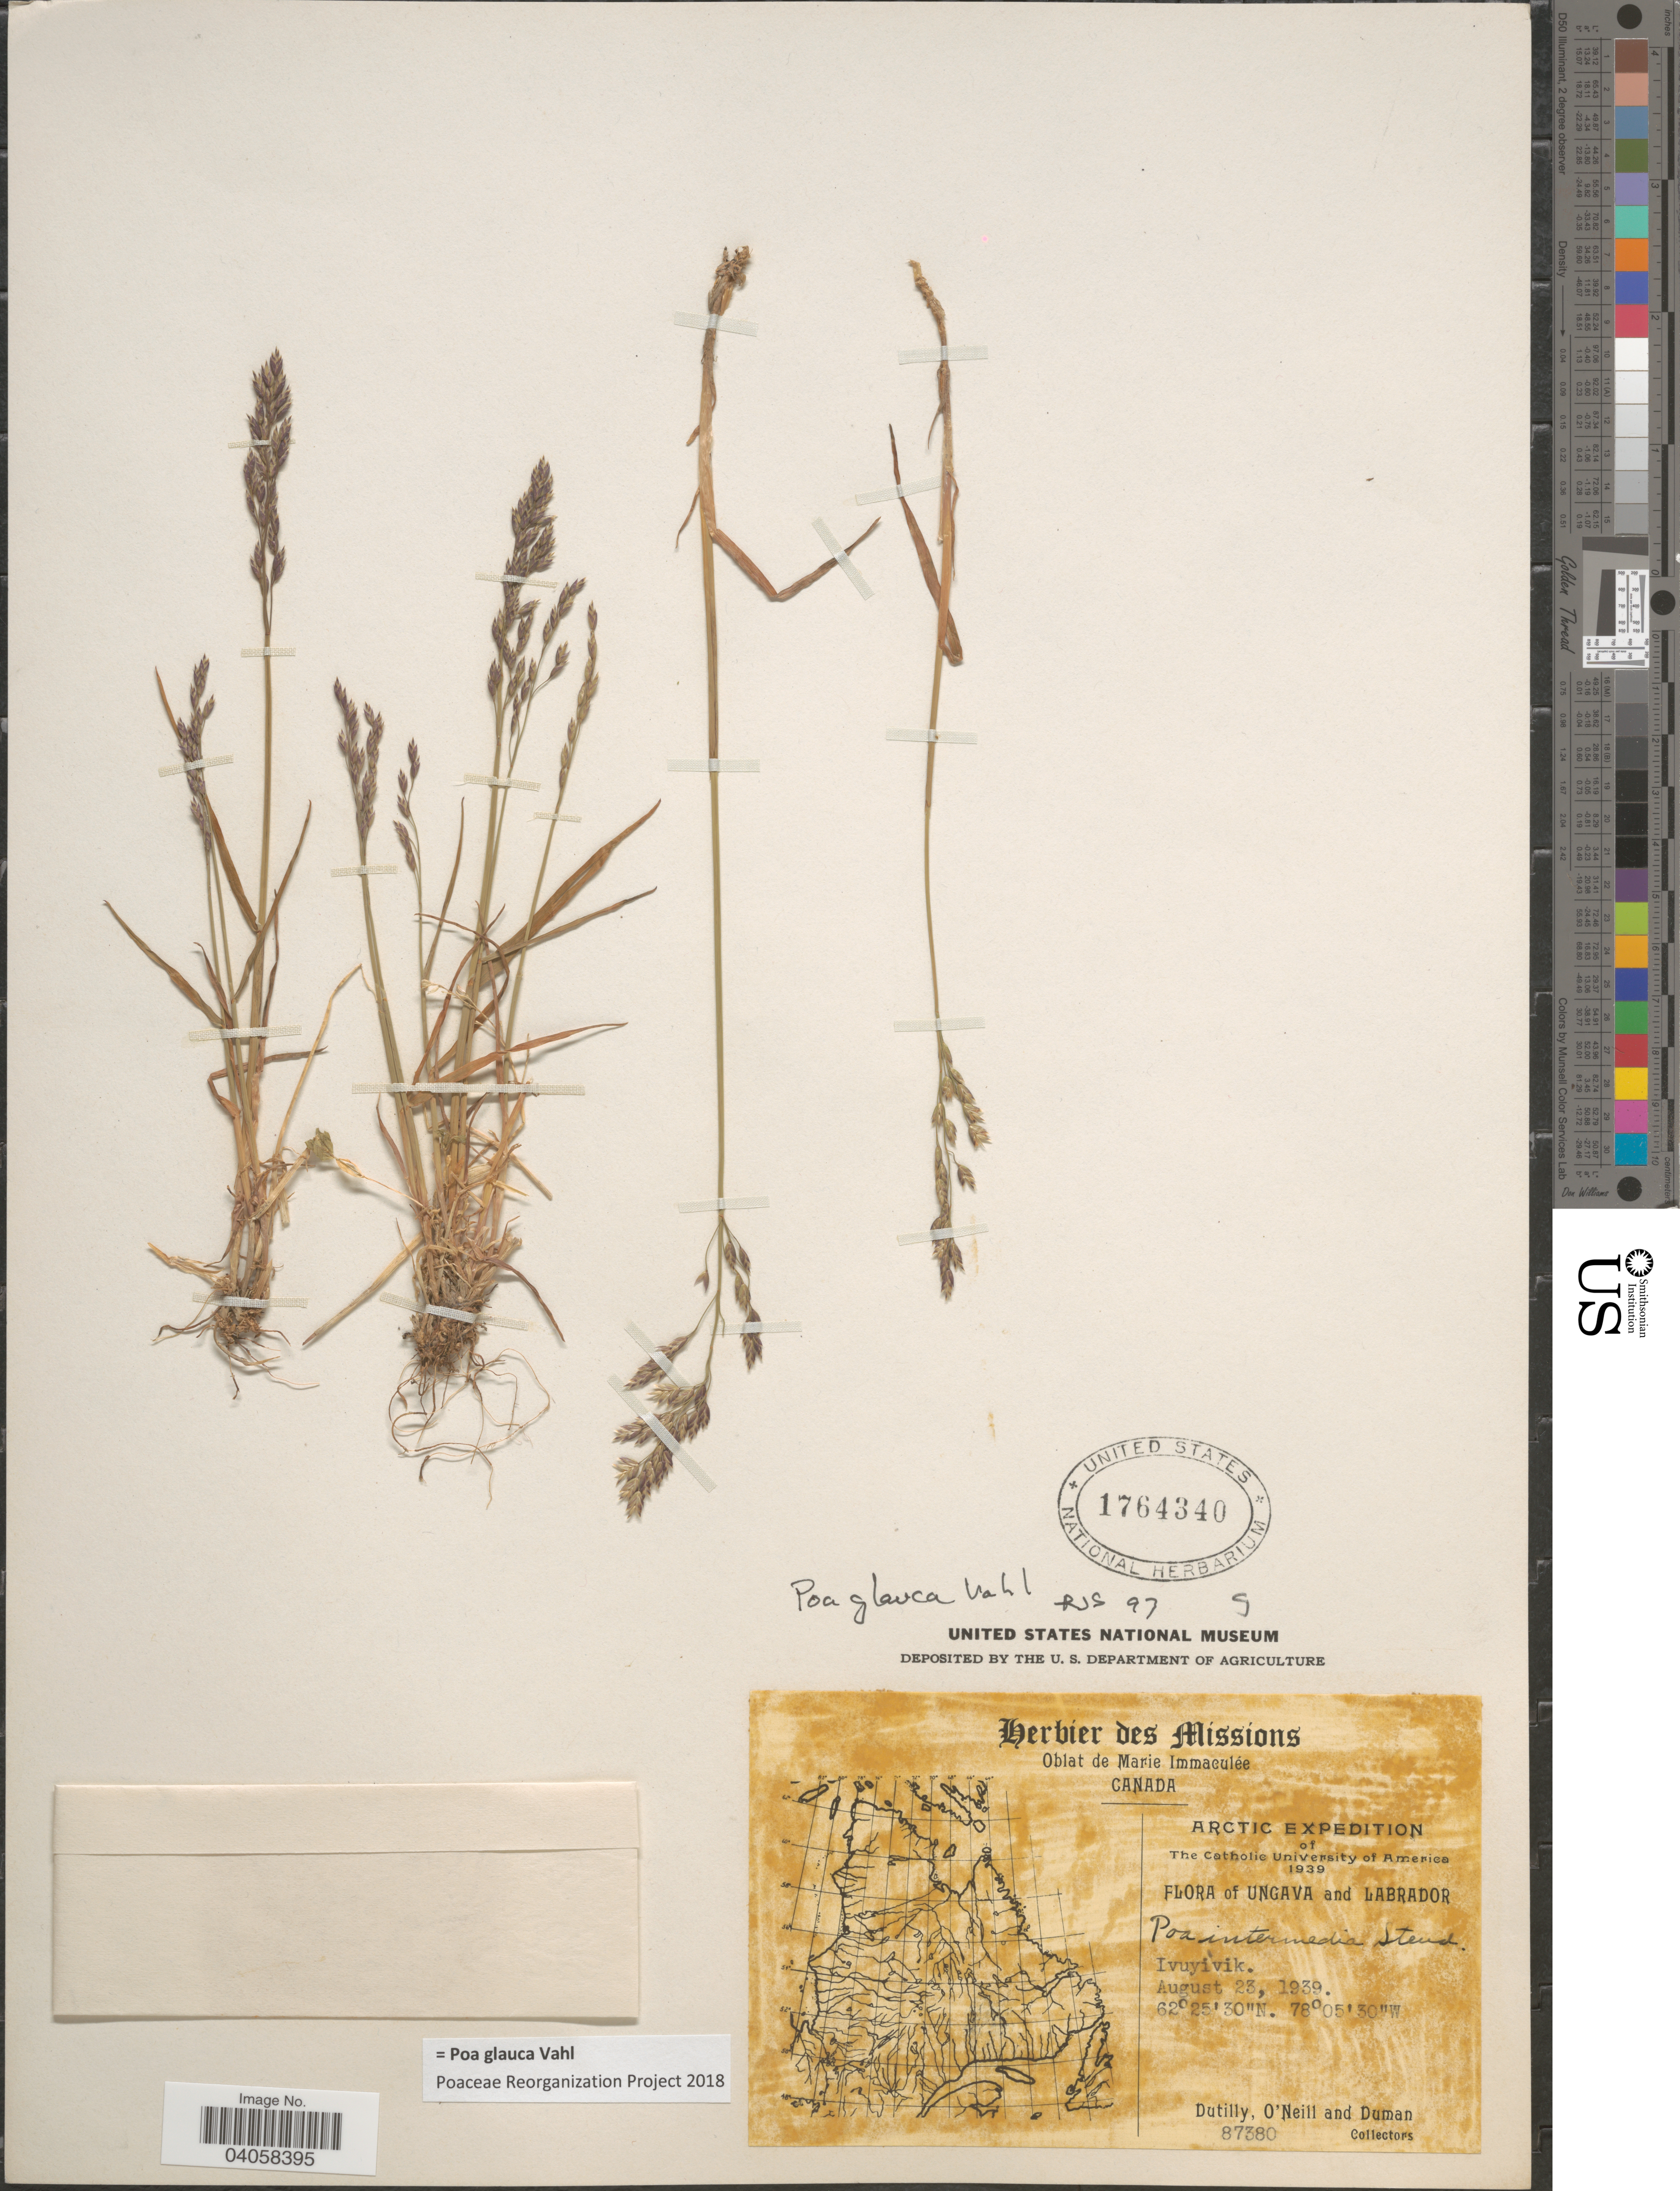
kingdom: Plantae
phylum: Tracheophyta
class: Liliopsida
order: Poales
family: Poaceae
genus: Poa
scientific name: Poa glauca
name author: Vahl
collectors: -. Dutilly, -. O'Neill & -. Duman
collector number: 87380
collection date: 1939-08-23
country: Canada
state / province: Newfoundland and Labrador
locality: Ungava and Labrador. Ivuyivik.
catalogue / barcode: US 1764340